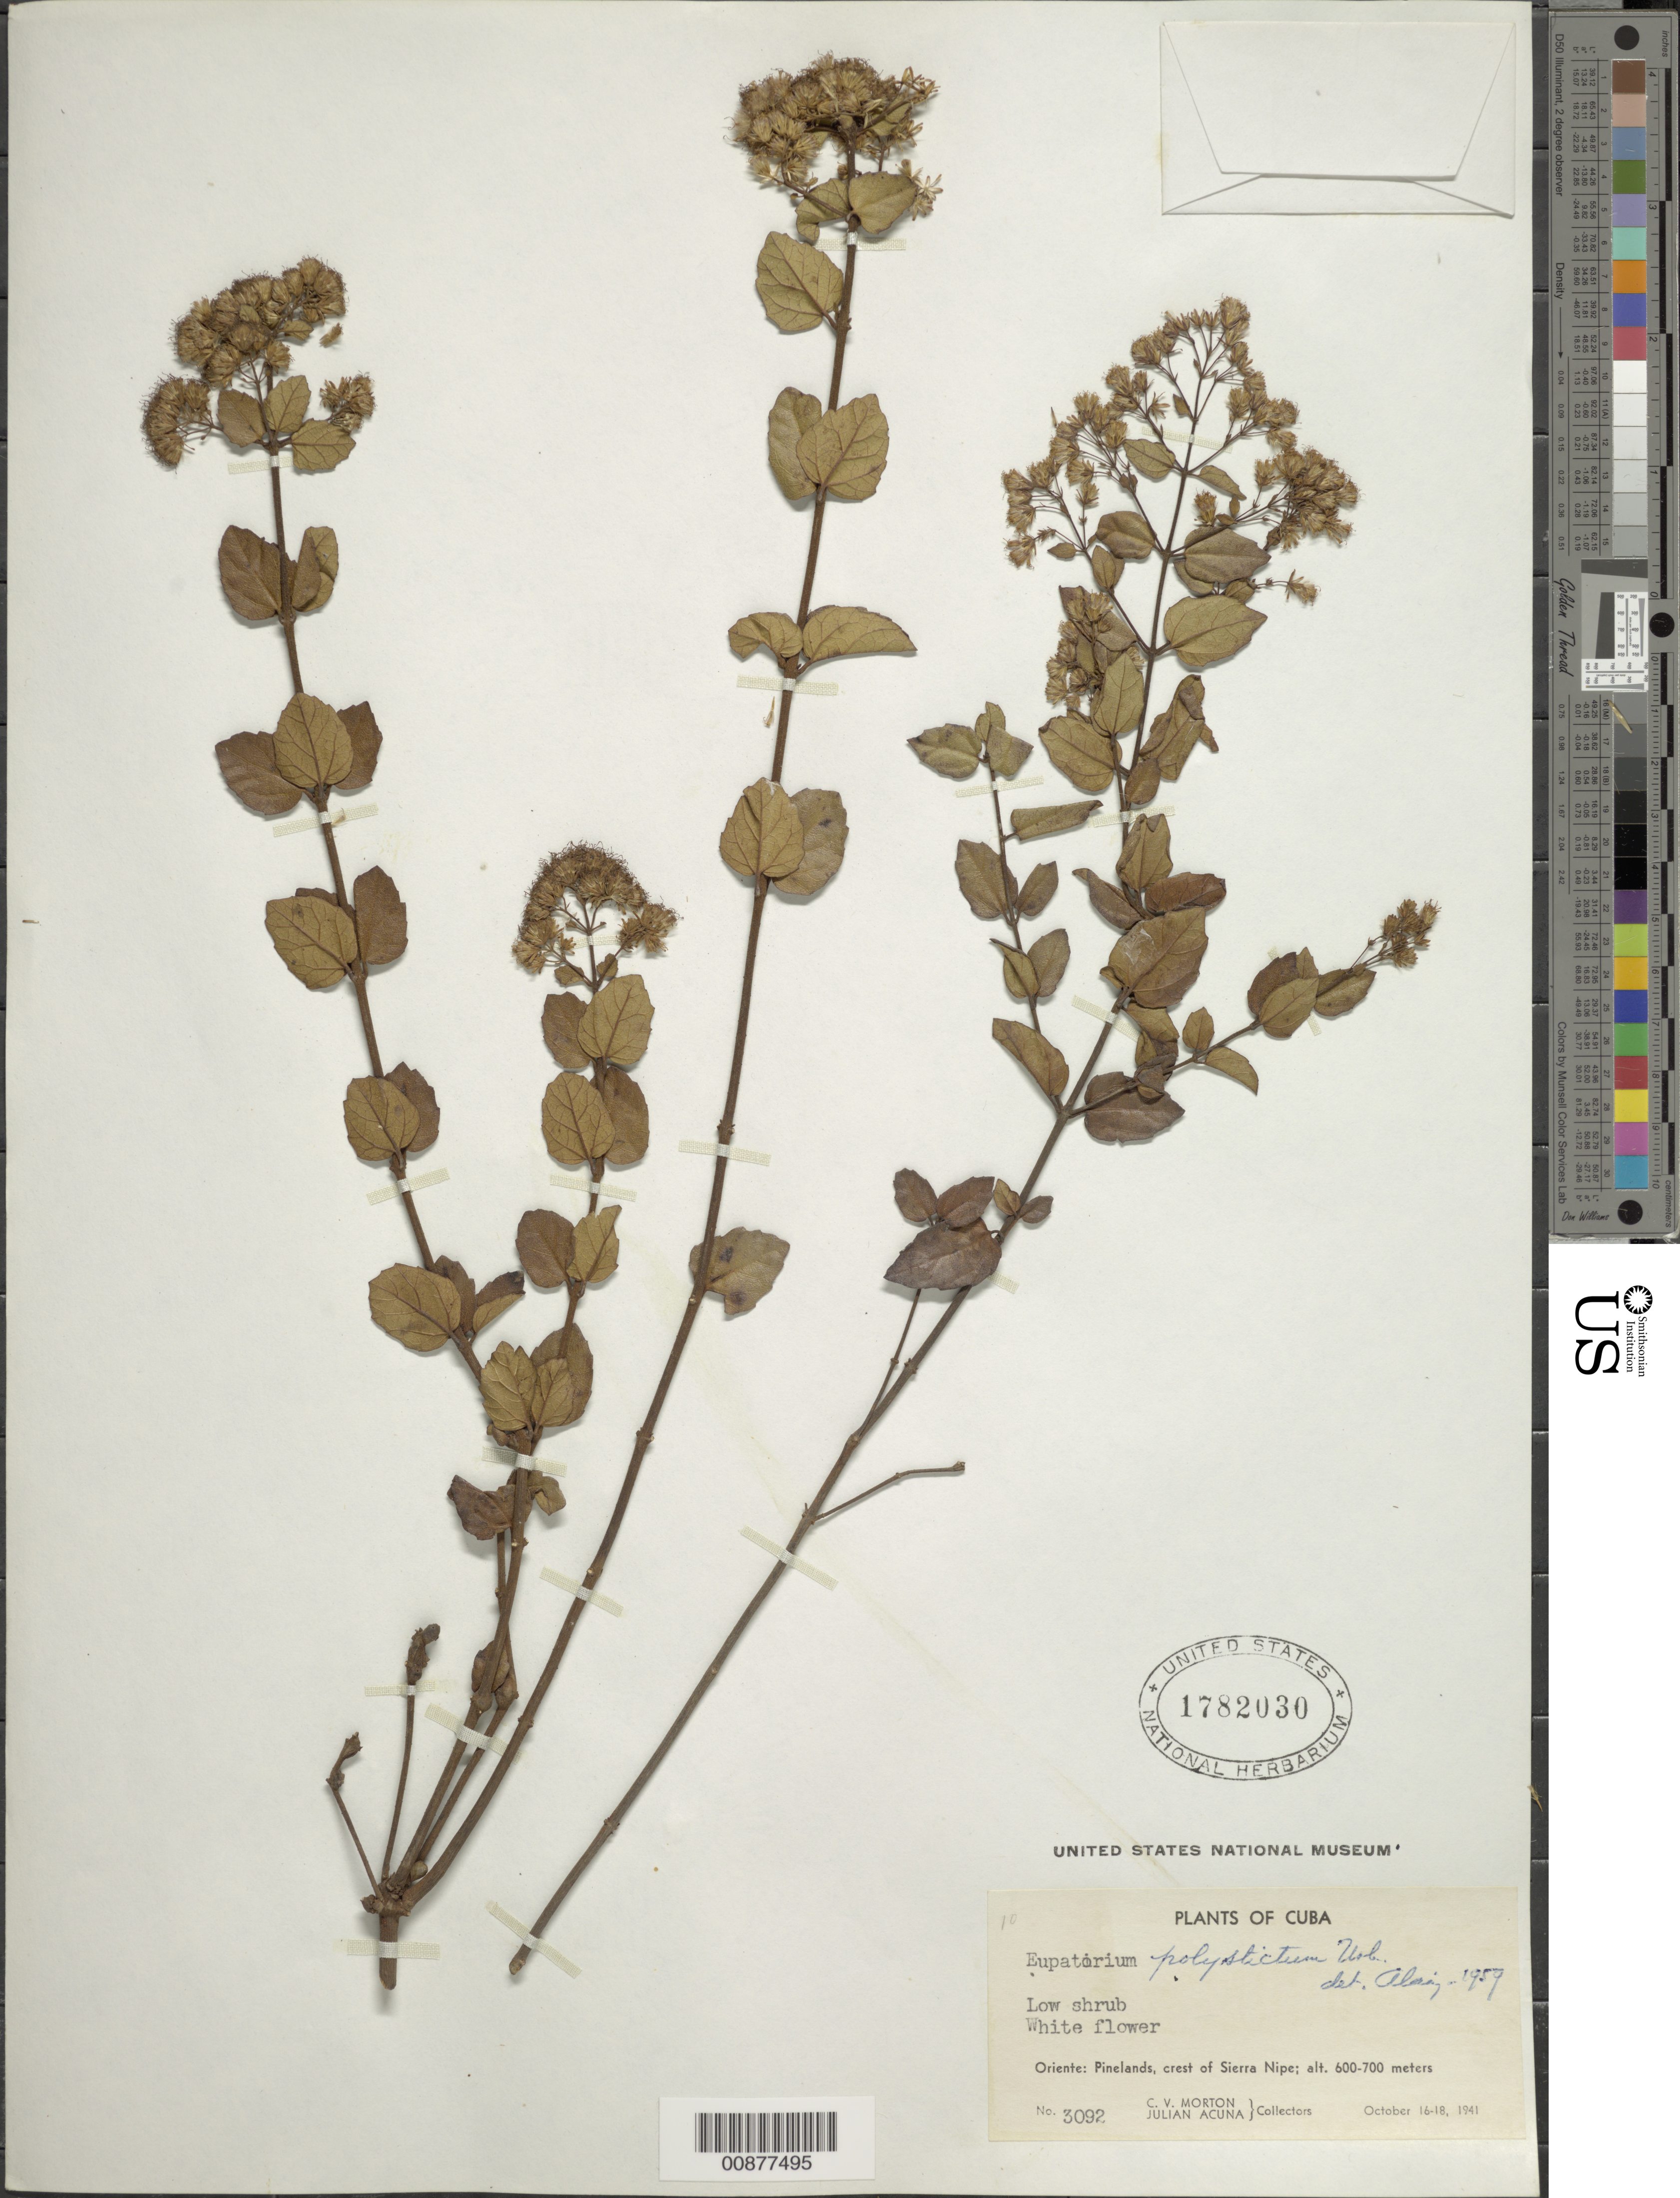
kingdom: Plantae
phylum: Tracheophyta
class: Magnoliopsida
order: Asterales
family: Asteraceae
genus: Koanophyllon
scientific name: Koanophyllon polystictum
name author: (Urb.) R.M. King & H. Rob.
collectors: C. V. Morton & J. Acuña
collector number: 3092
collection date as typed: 16 Oct 1941 to 18 Oct 1941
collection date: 1941-10-16/1941-10-18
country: Cuba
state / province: Oriente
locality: Crest of Sierra Nipe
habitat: Pinelands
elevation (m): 600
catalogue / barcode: US 1782030